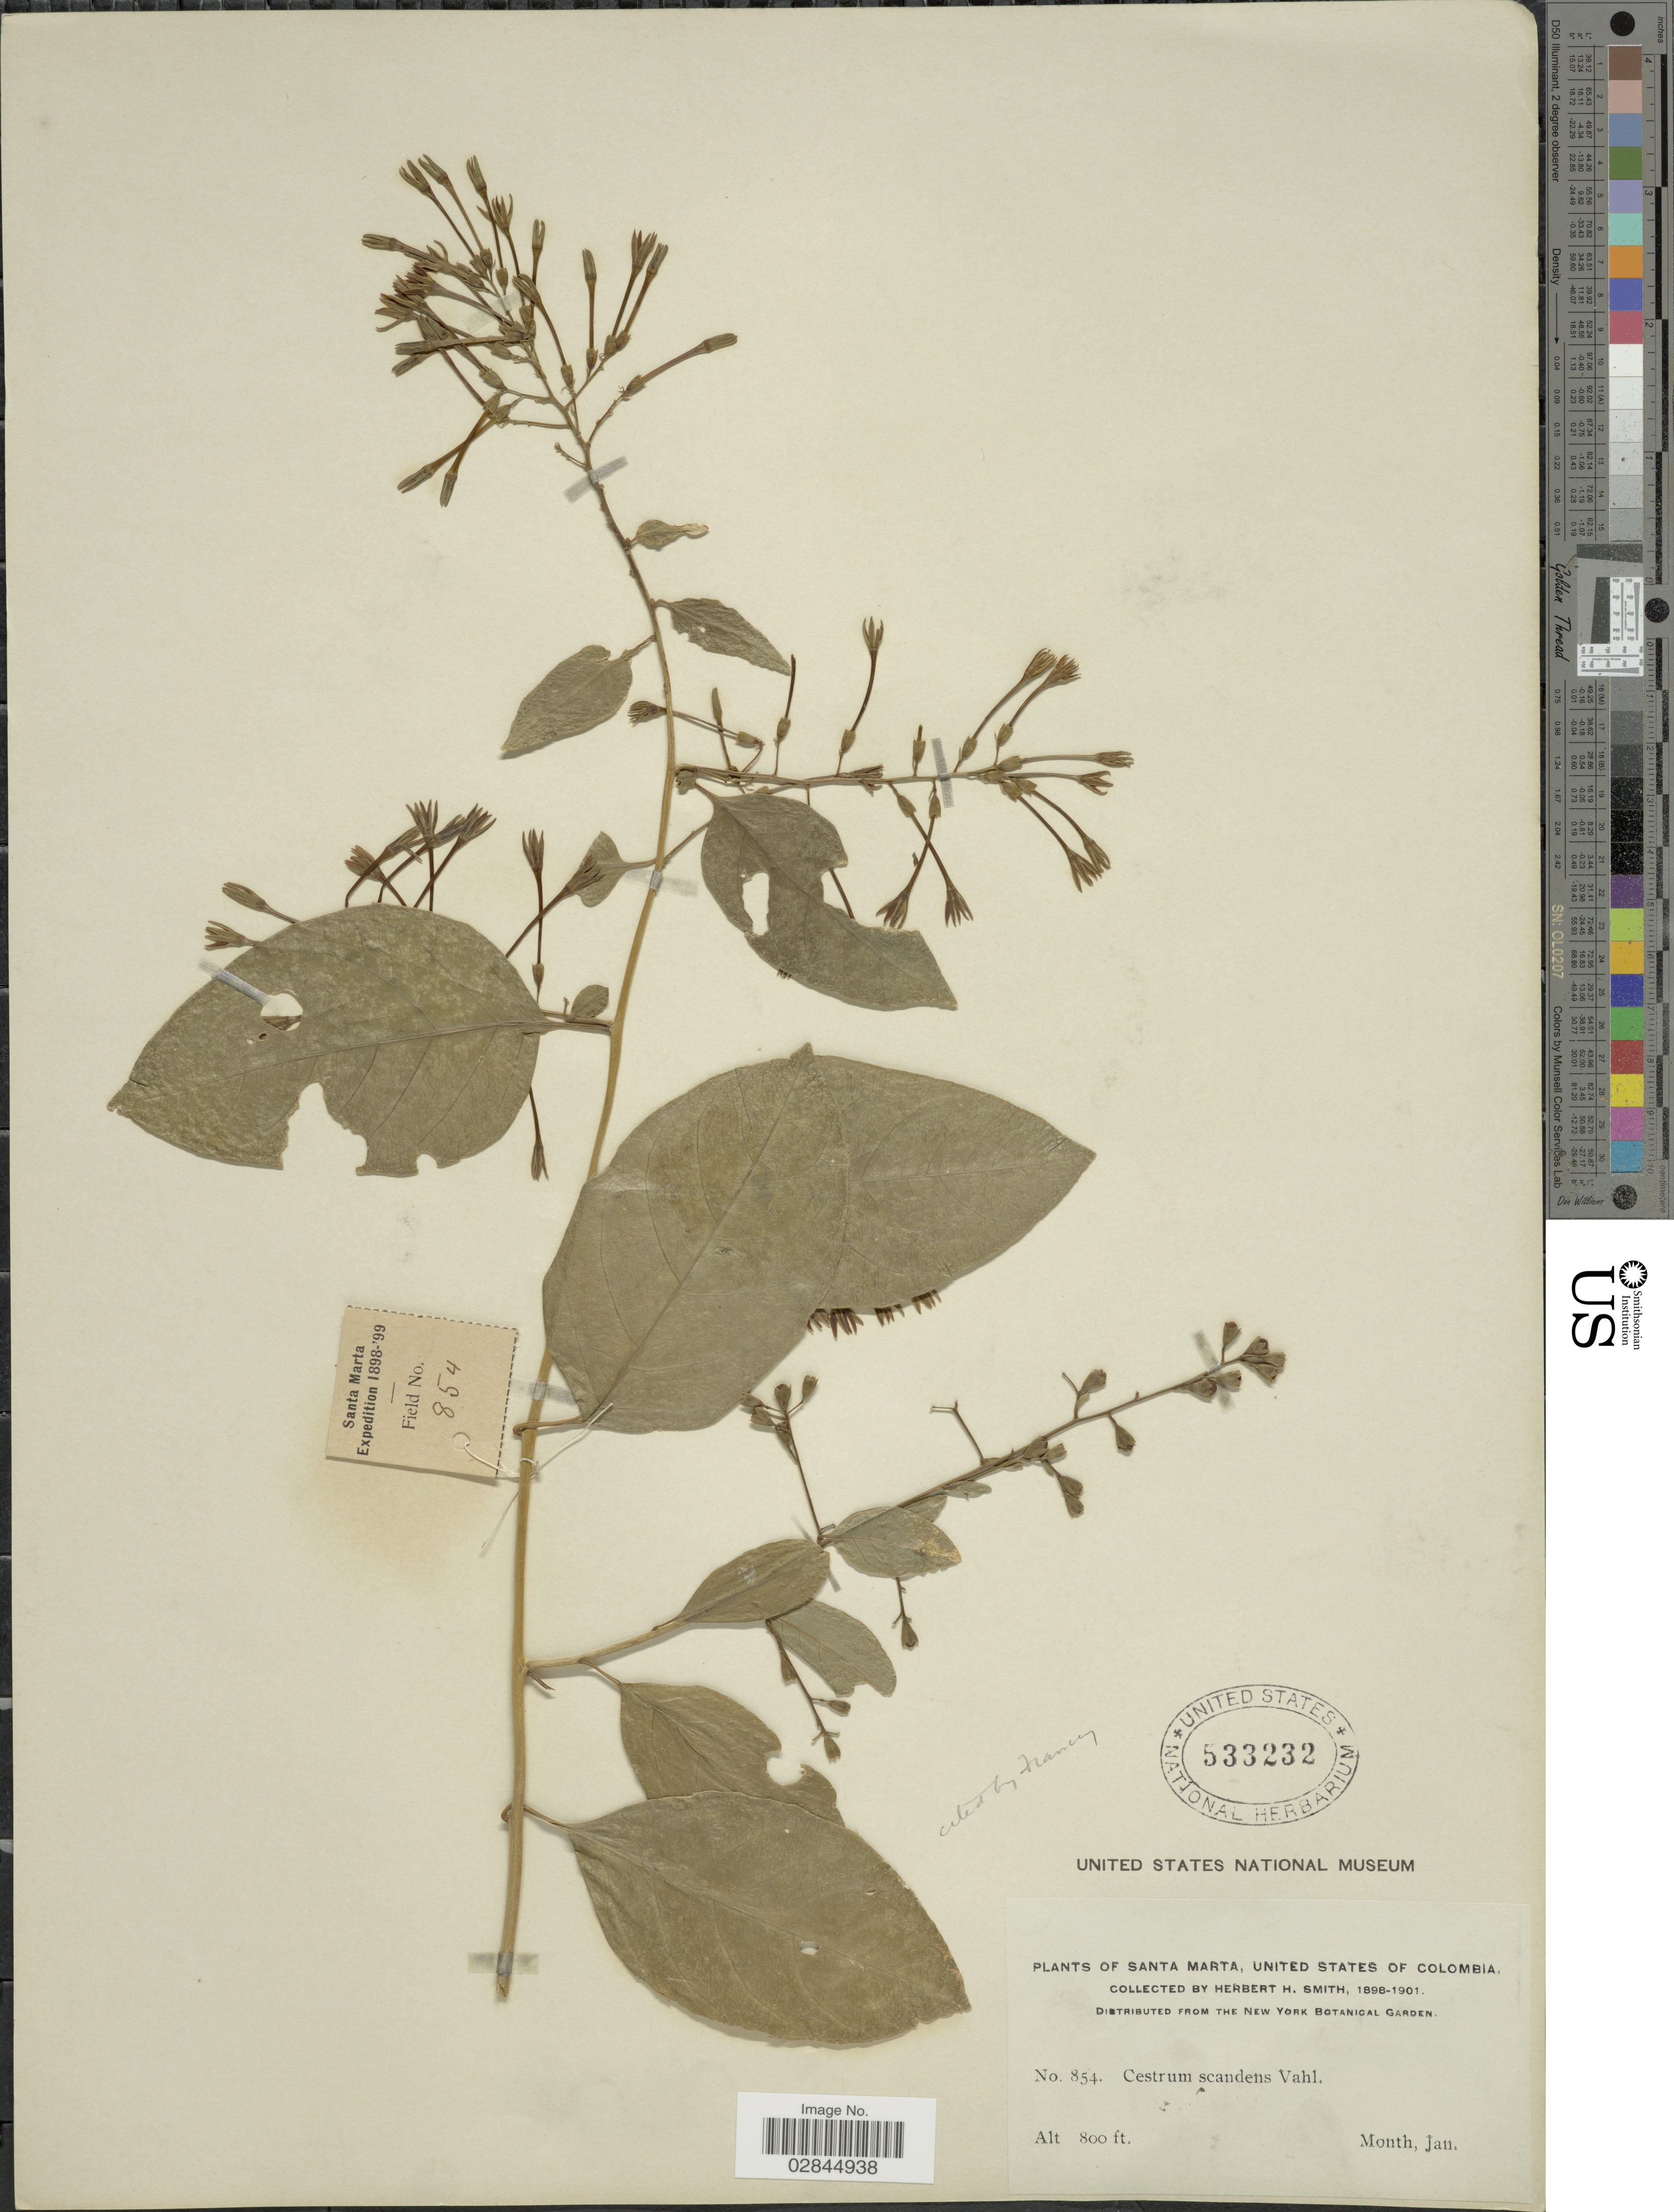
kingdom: Plantae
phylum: Tracheophyta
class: Magnoliopsida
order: Solanales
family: Solanaceae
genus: Cestrum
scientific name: Cestrum scandens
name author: Vahl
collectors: Herbert H. Smith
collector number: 854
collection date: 1898-01/1901-01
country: Colombia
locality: Santa Marta, United States of Columbia.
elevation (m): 244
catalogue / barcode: US 533232